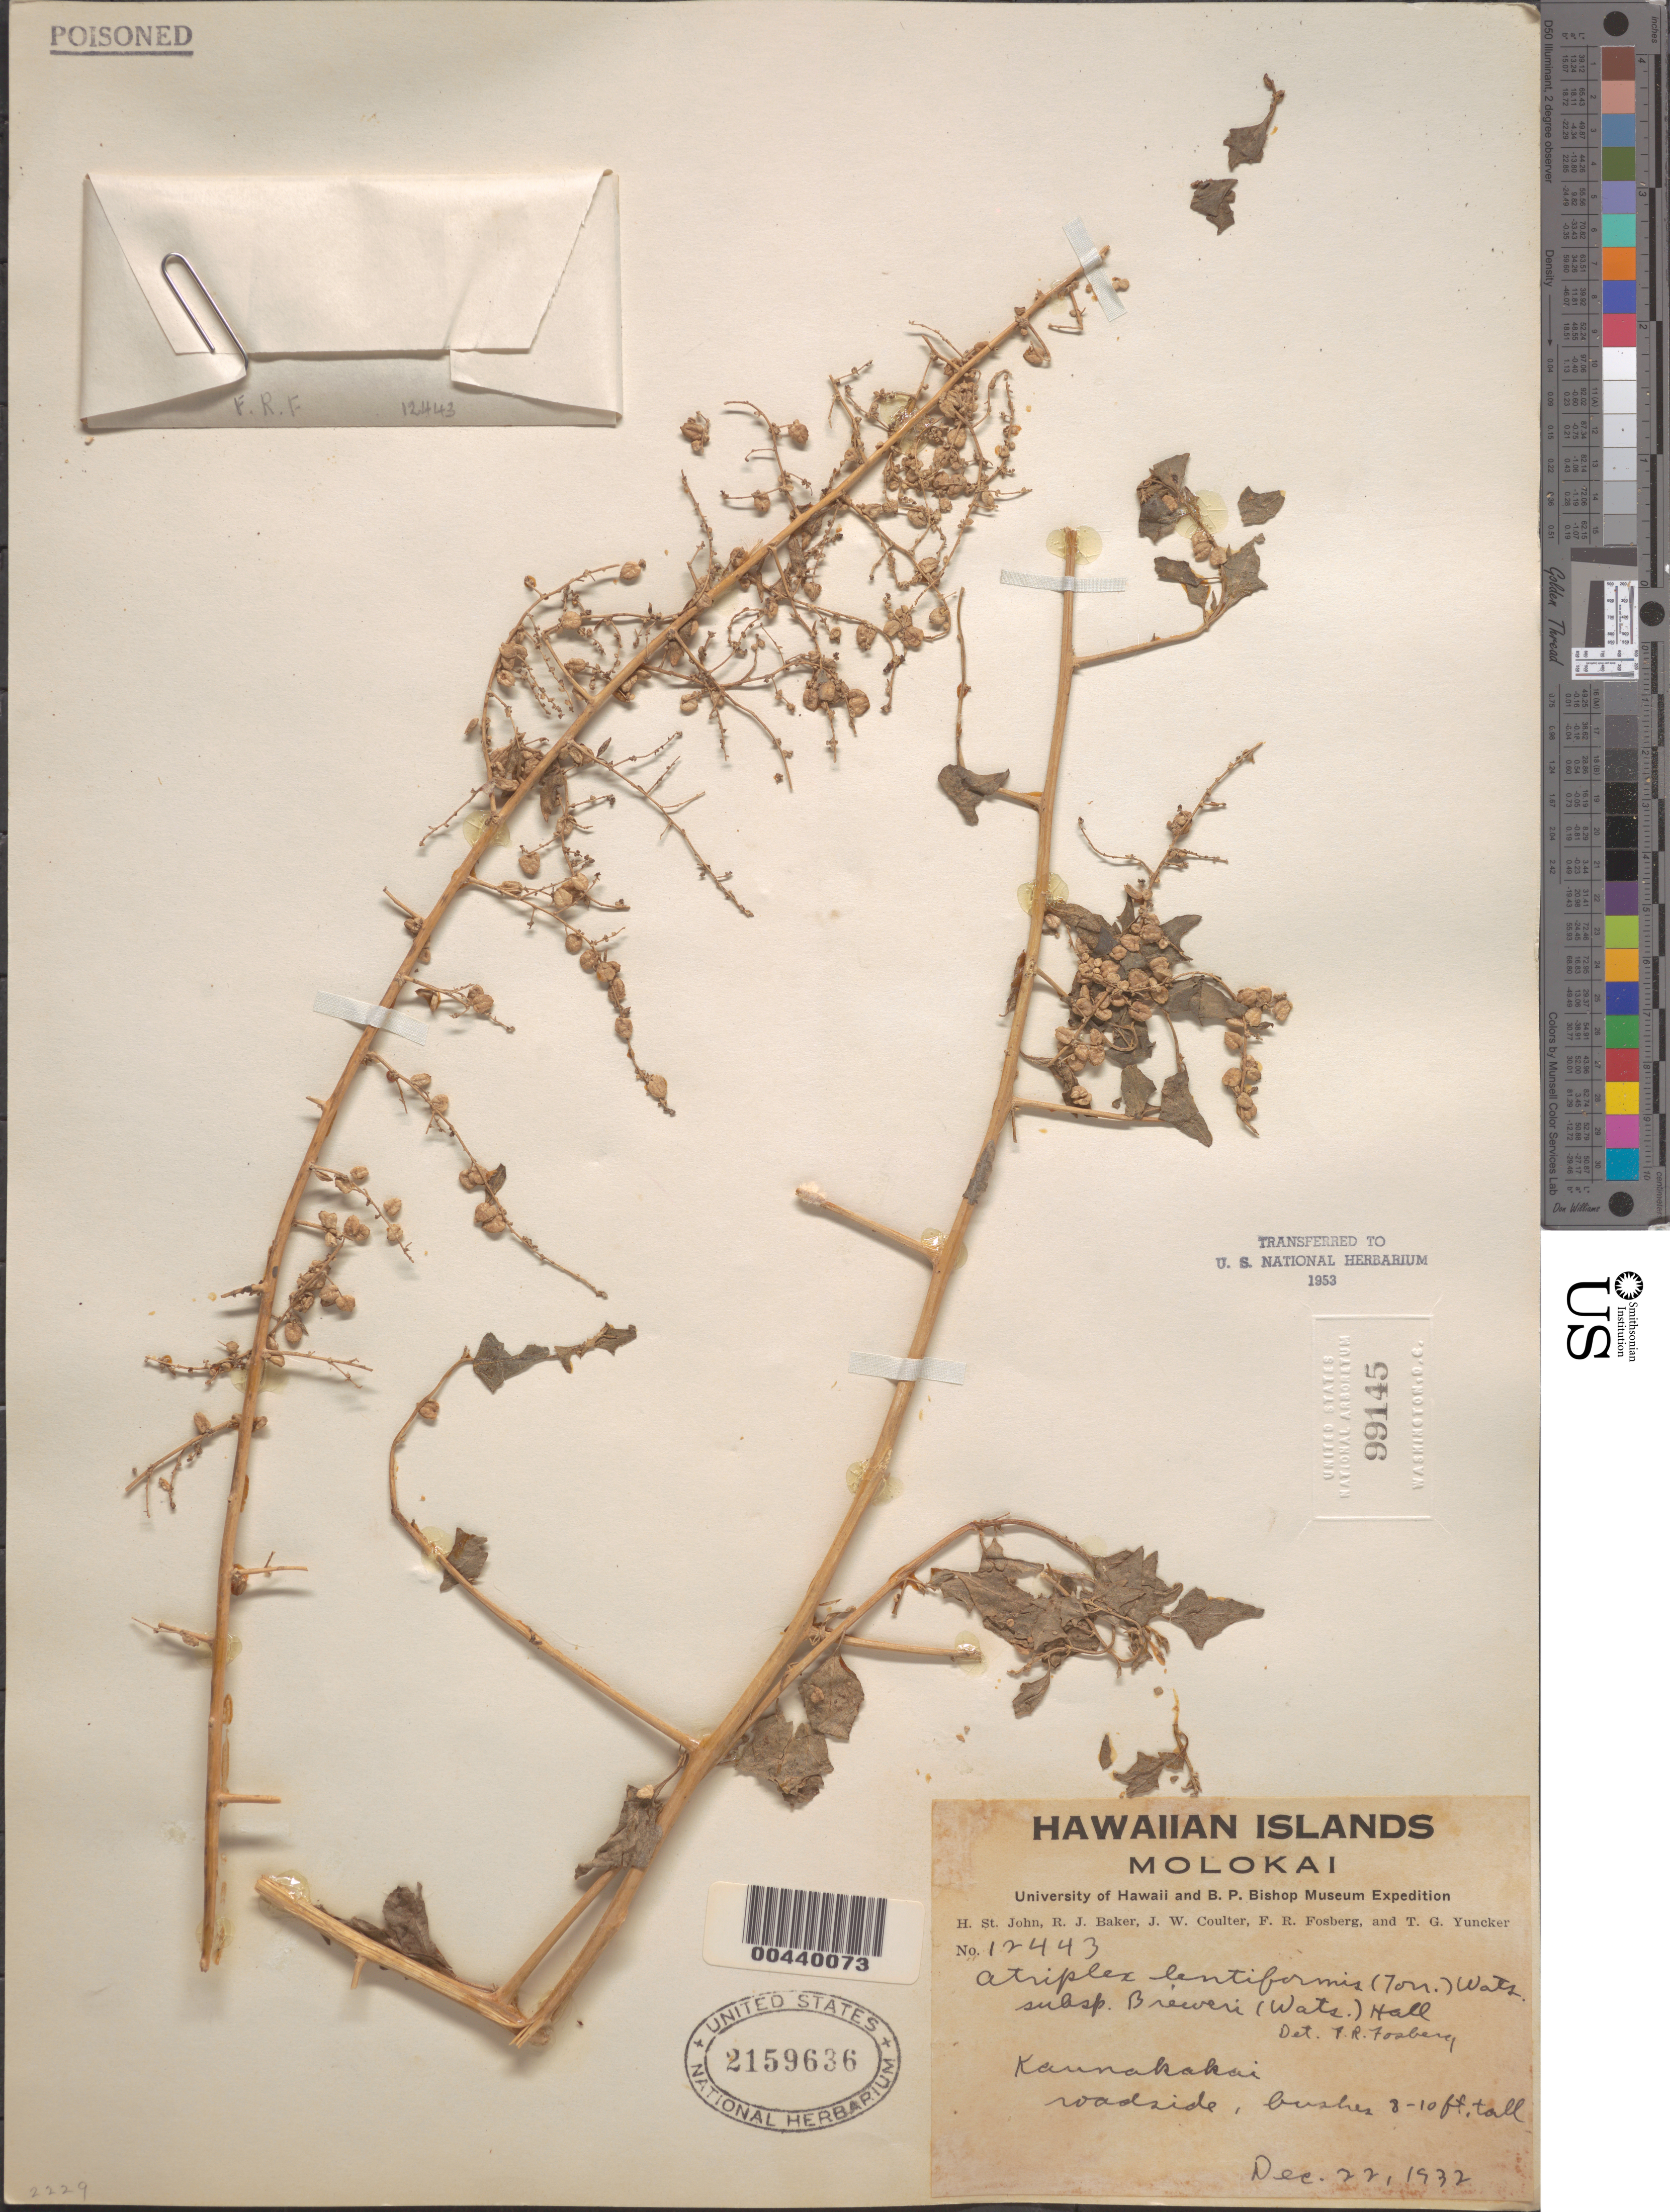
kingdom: Plantae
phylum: Tracheophyta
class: Magnoliopsida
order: Caryophyllales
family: Amaranthaceae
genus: Atriplex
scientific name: Atriplex lentiformis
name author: (Torr.) S. Watson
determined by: Fosberg, F. R.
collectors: H. St. John, R. J. Baker, J. W. Coulter & F. R. Fosberg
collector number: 12443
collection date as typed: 22 Dec 1932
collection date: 1932-12-22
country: United States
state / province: Hawaii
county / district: Maui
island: Moloka'i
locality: Kaunakakai roadside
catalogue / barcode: US 2159636